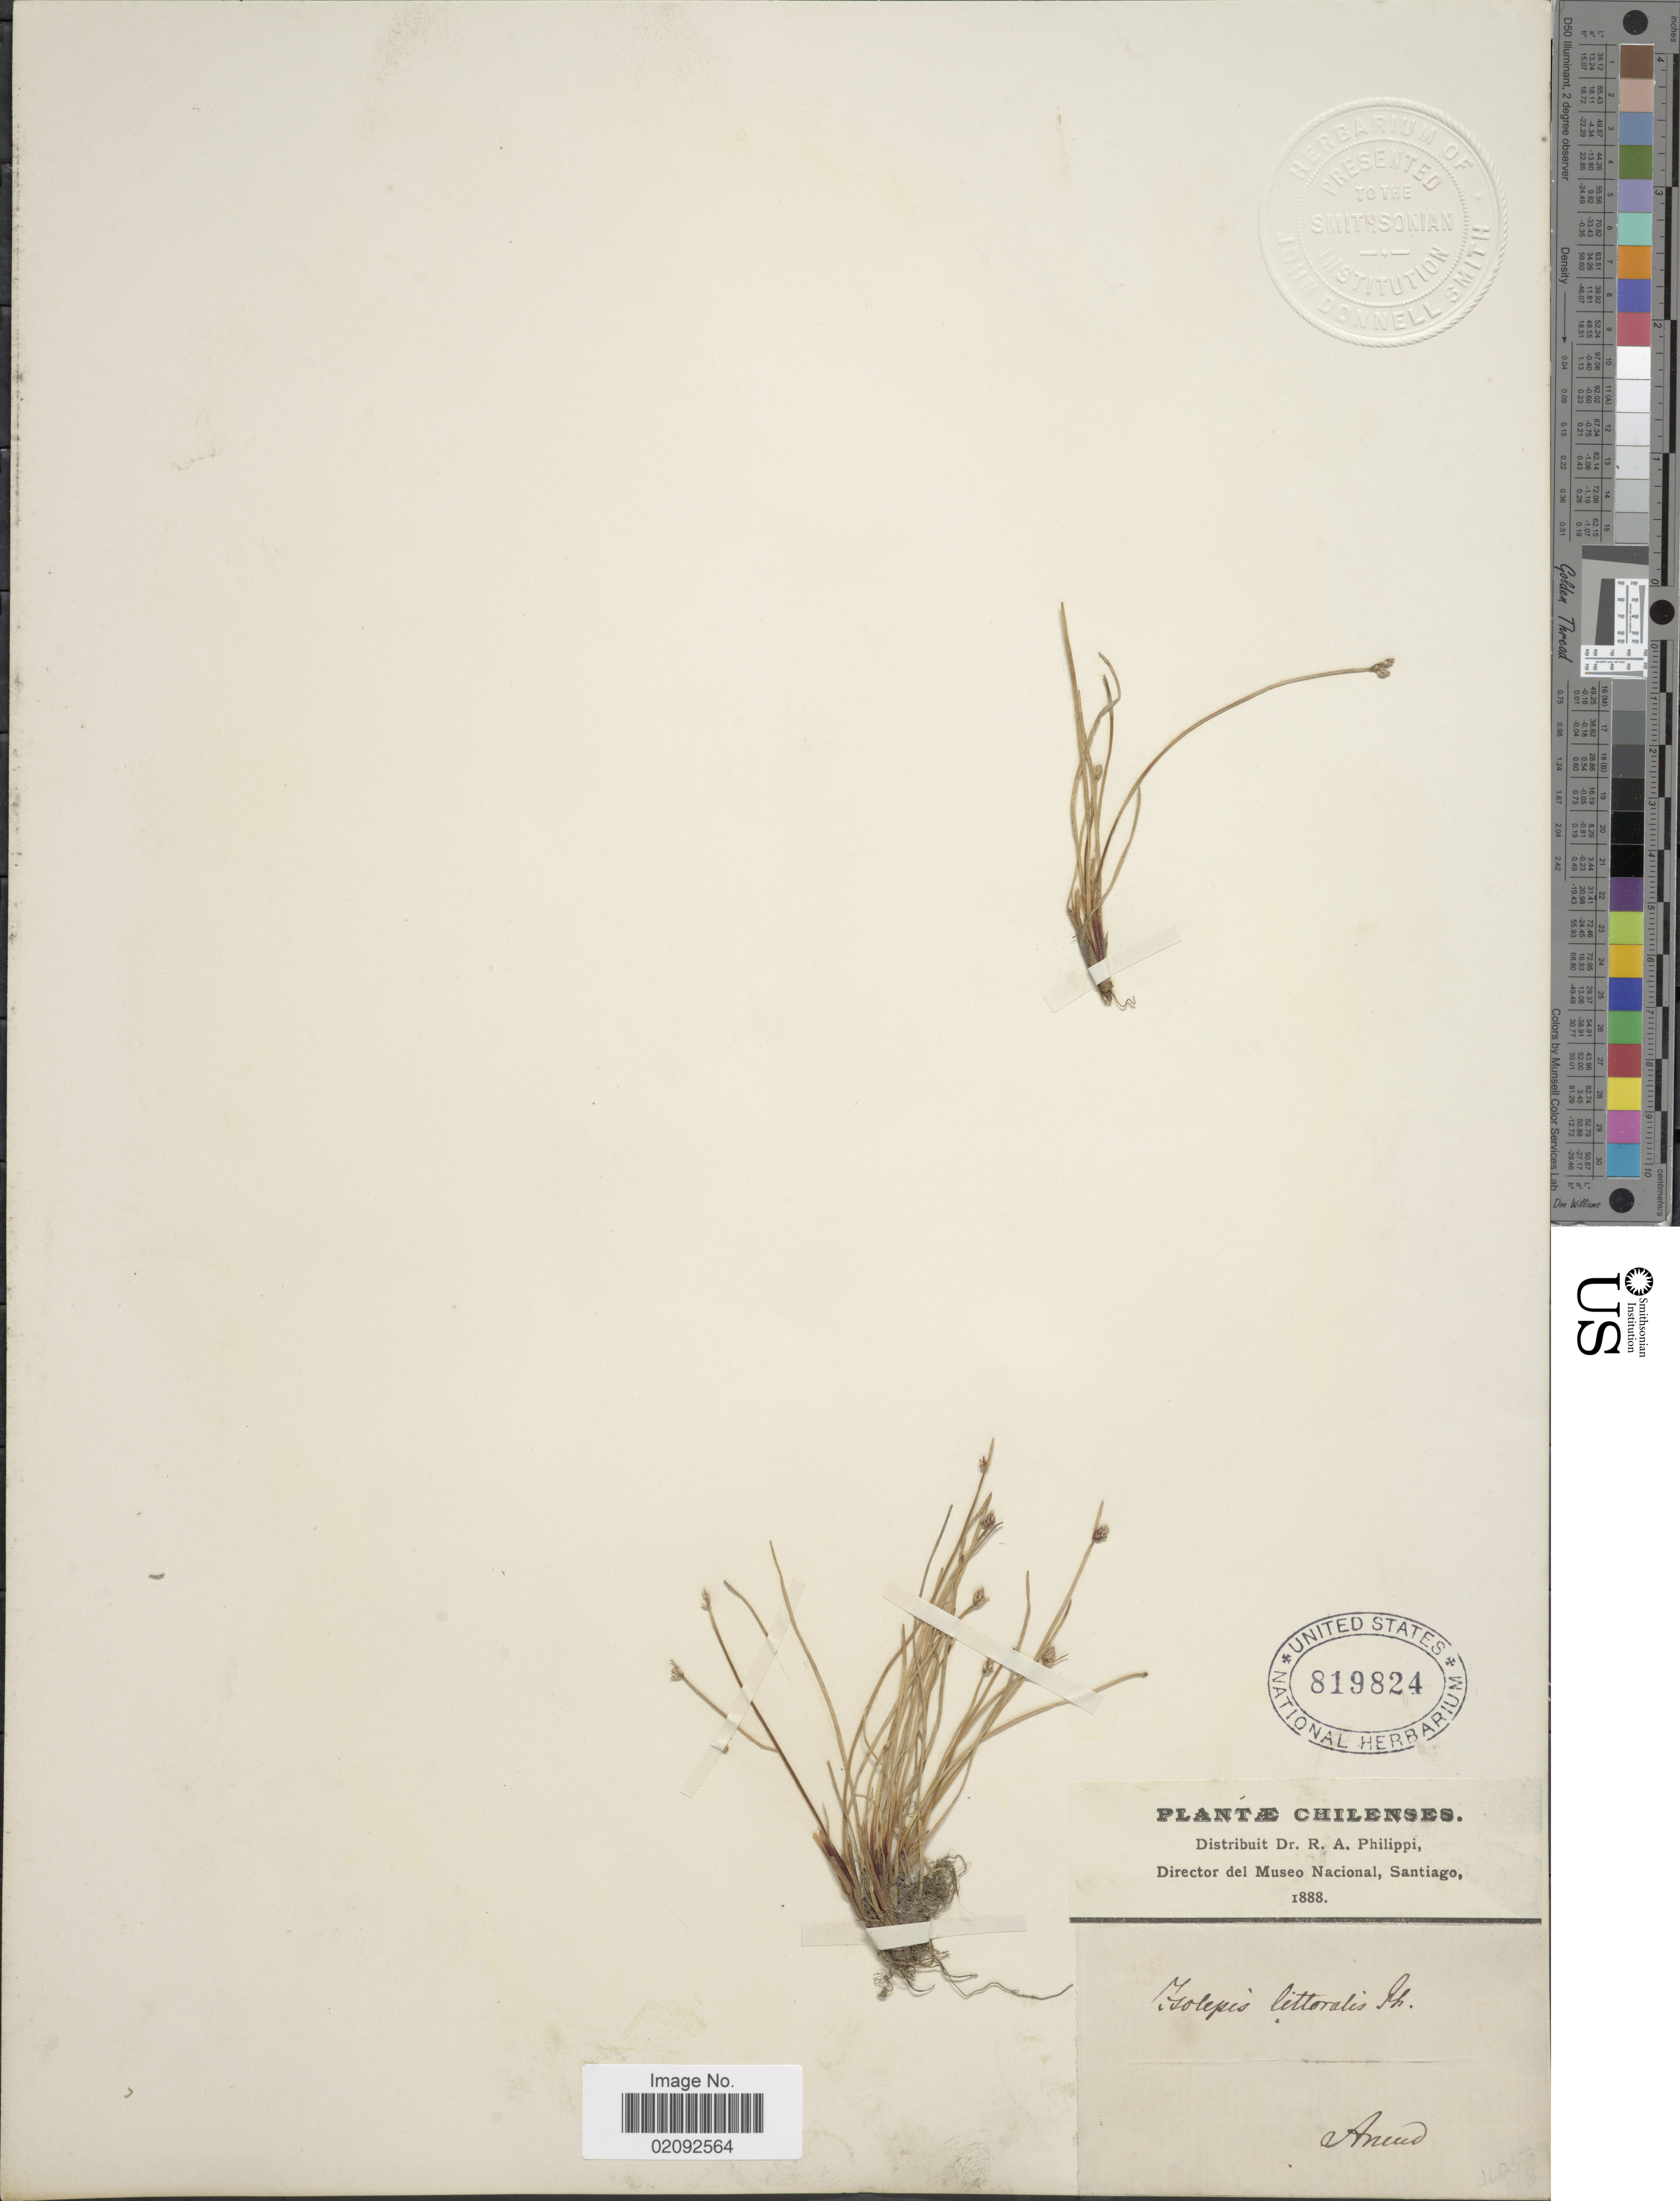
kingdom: Plantae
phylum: Tracheophyta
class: Liliopsida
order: Poales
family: Cyperaceae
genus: Isolepis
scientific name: Isolepis cernua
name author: (Vahl) Roem. & Schult.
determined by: Strong, Mark T., (BOT), Smithsonian Institution - National Museum of Natural History (UNITED STATES)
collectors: R. A. Philippi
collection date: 1888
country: Chile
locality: Ancud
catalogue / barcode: US 819824